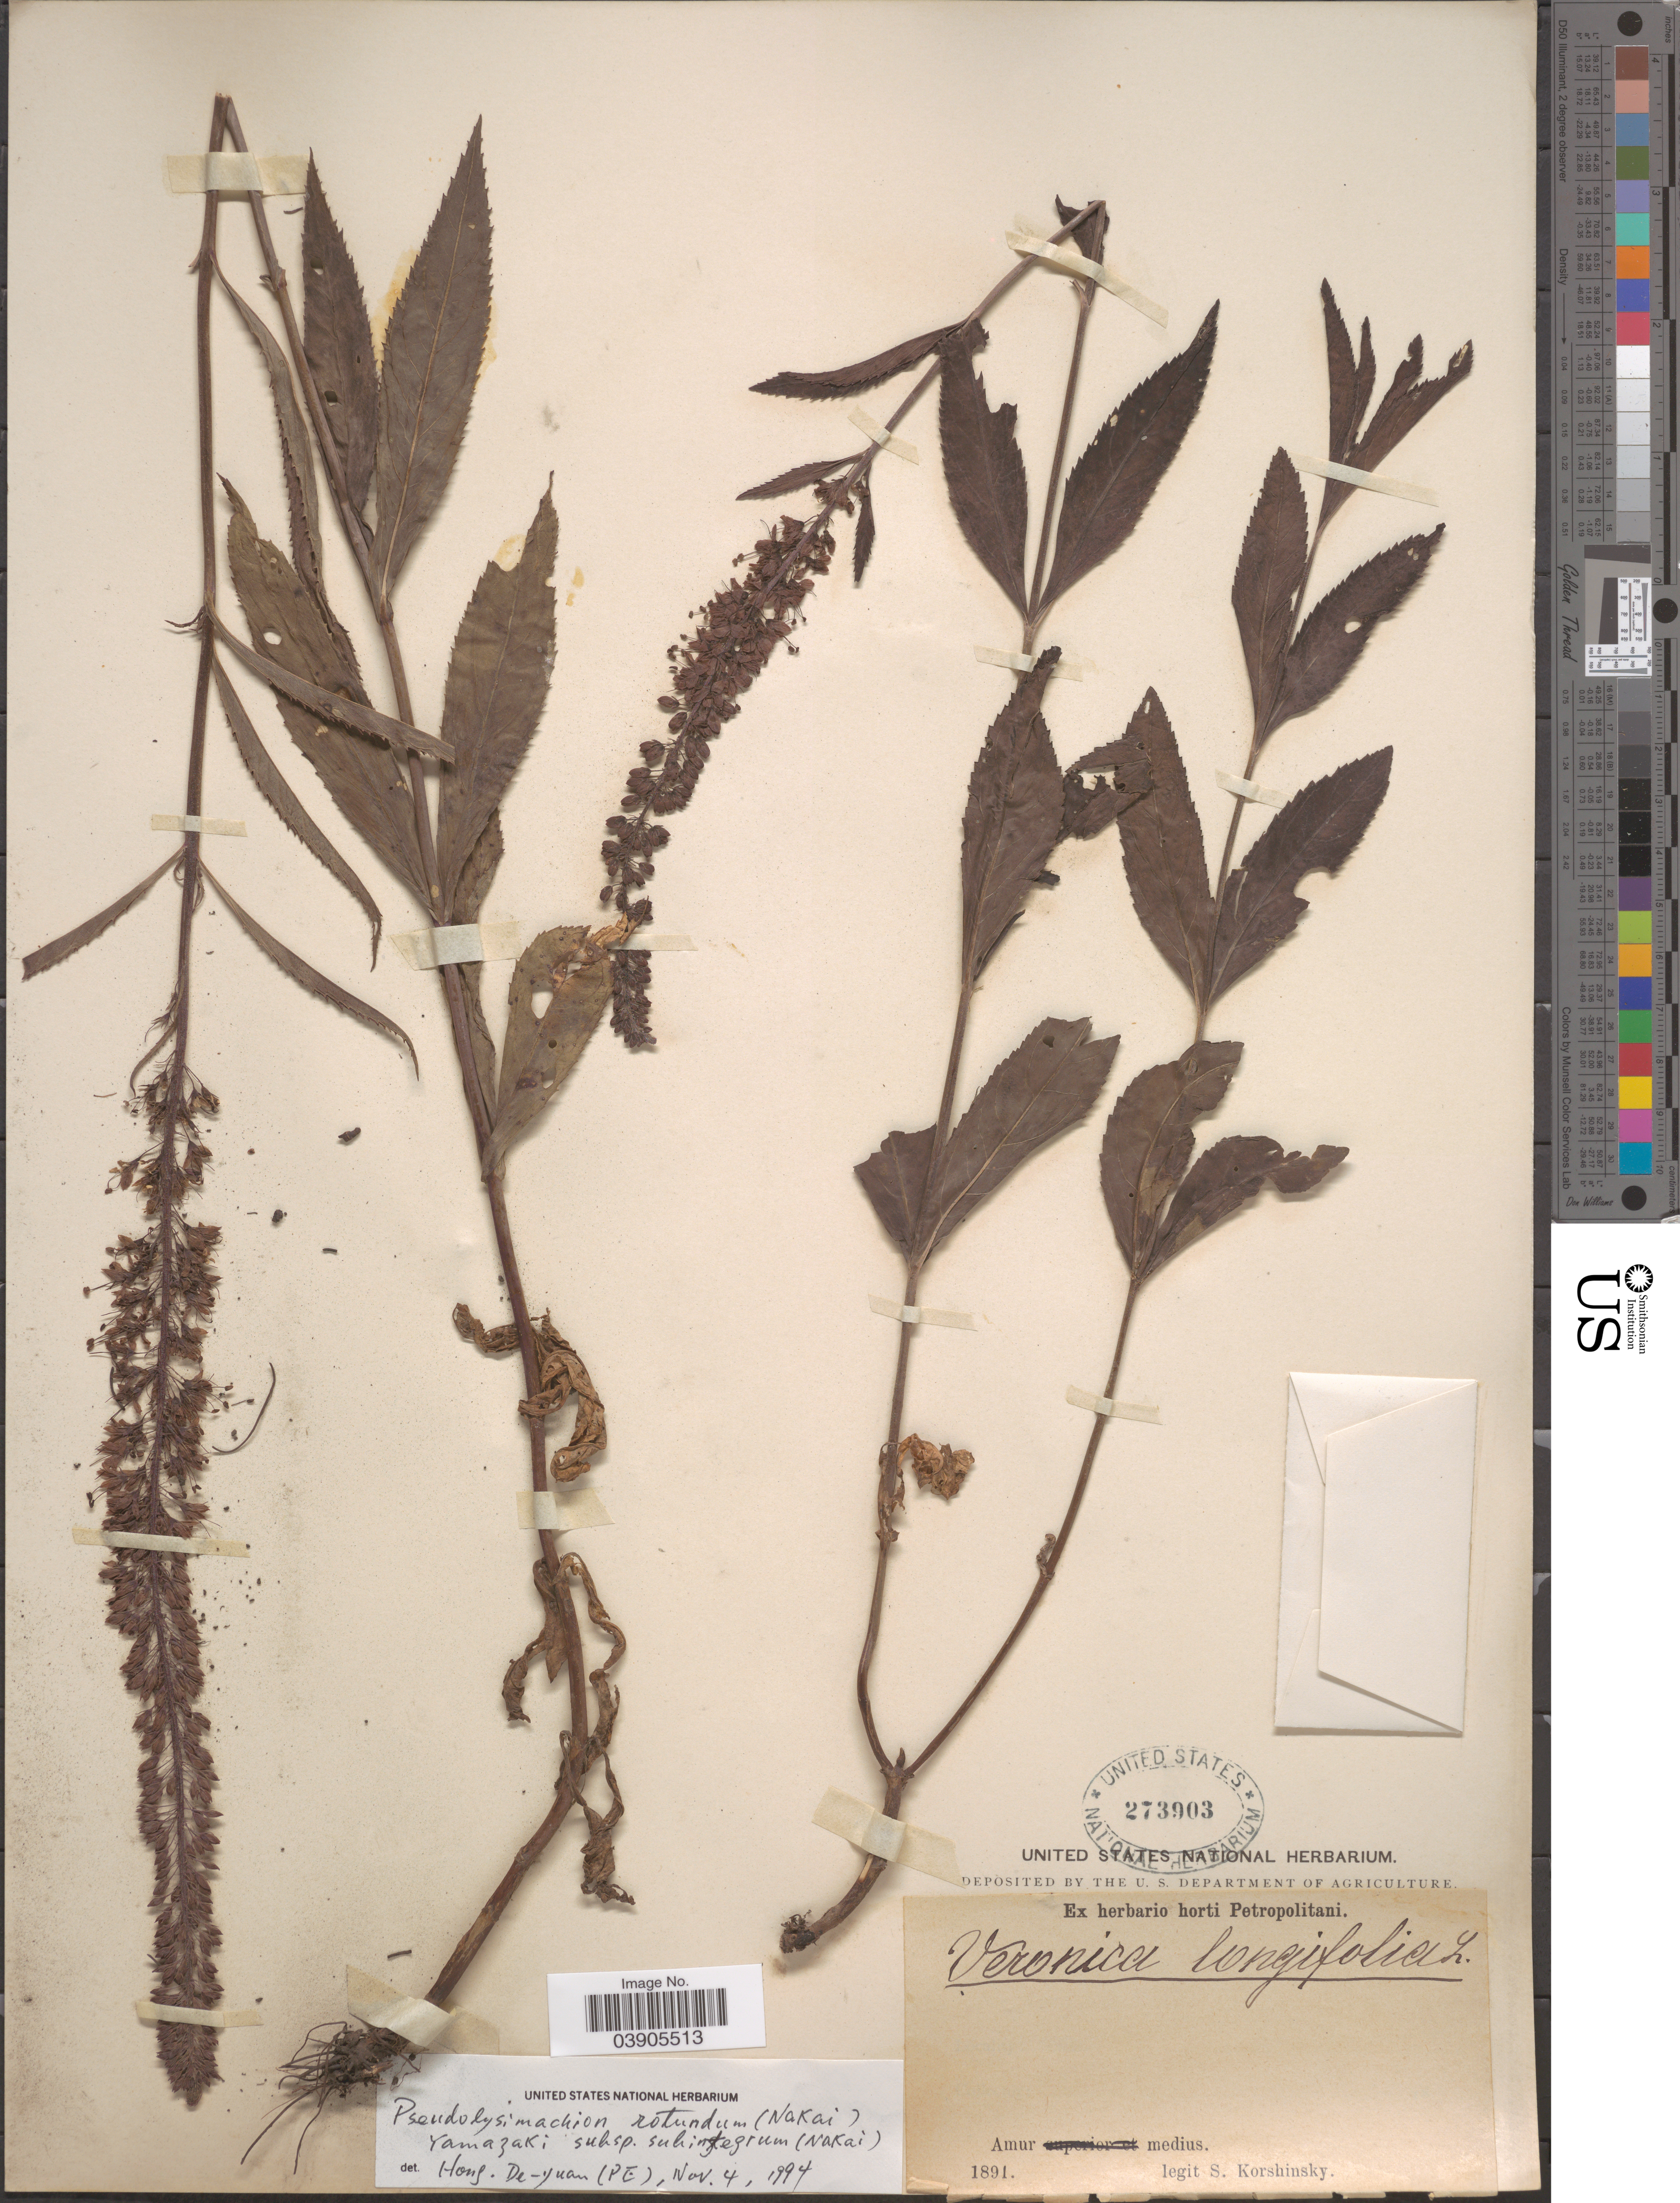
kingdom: Plantae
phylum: Tracheophyta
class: Magnoliopsida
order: Lamiales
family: Plantaginaceae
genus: Veronica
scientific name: Veronica rotunda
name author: Nakai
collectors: S. I. Korshinsky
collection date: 1891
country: Russian Federation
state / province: Amur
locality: Amur medius.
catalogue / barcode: US 273903